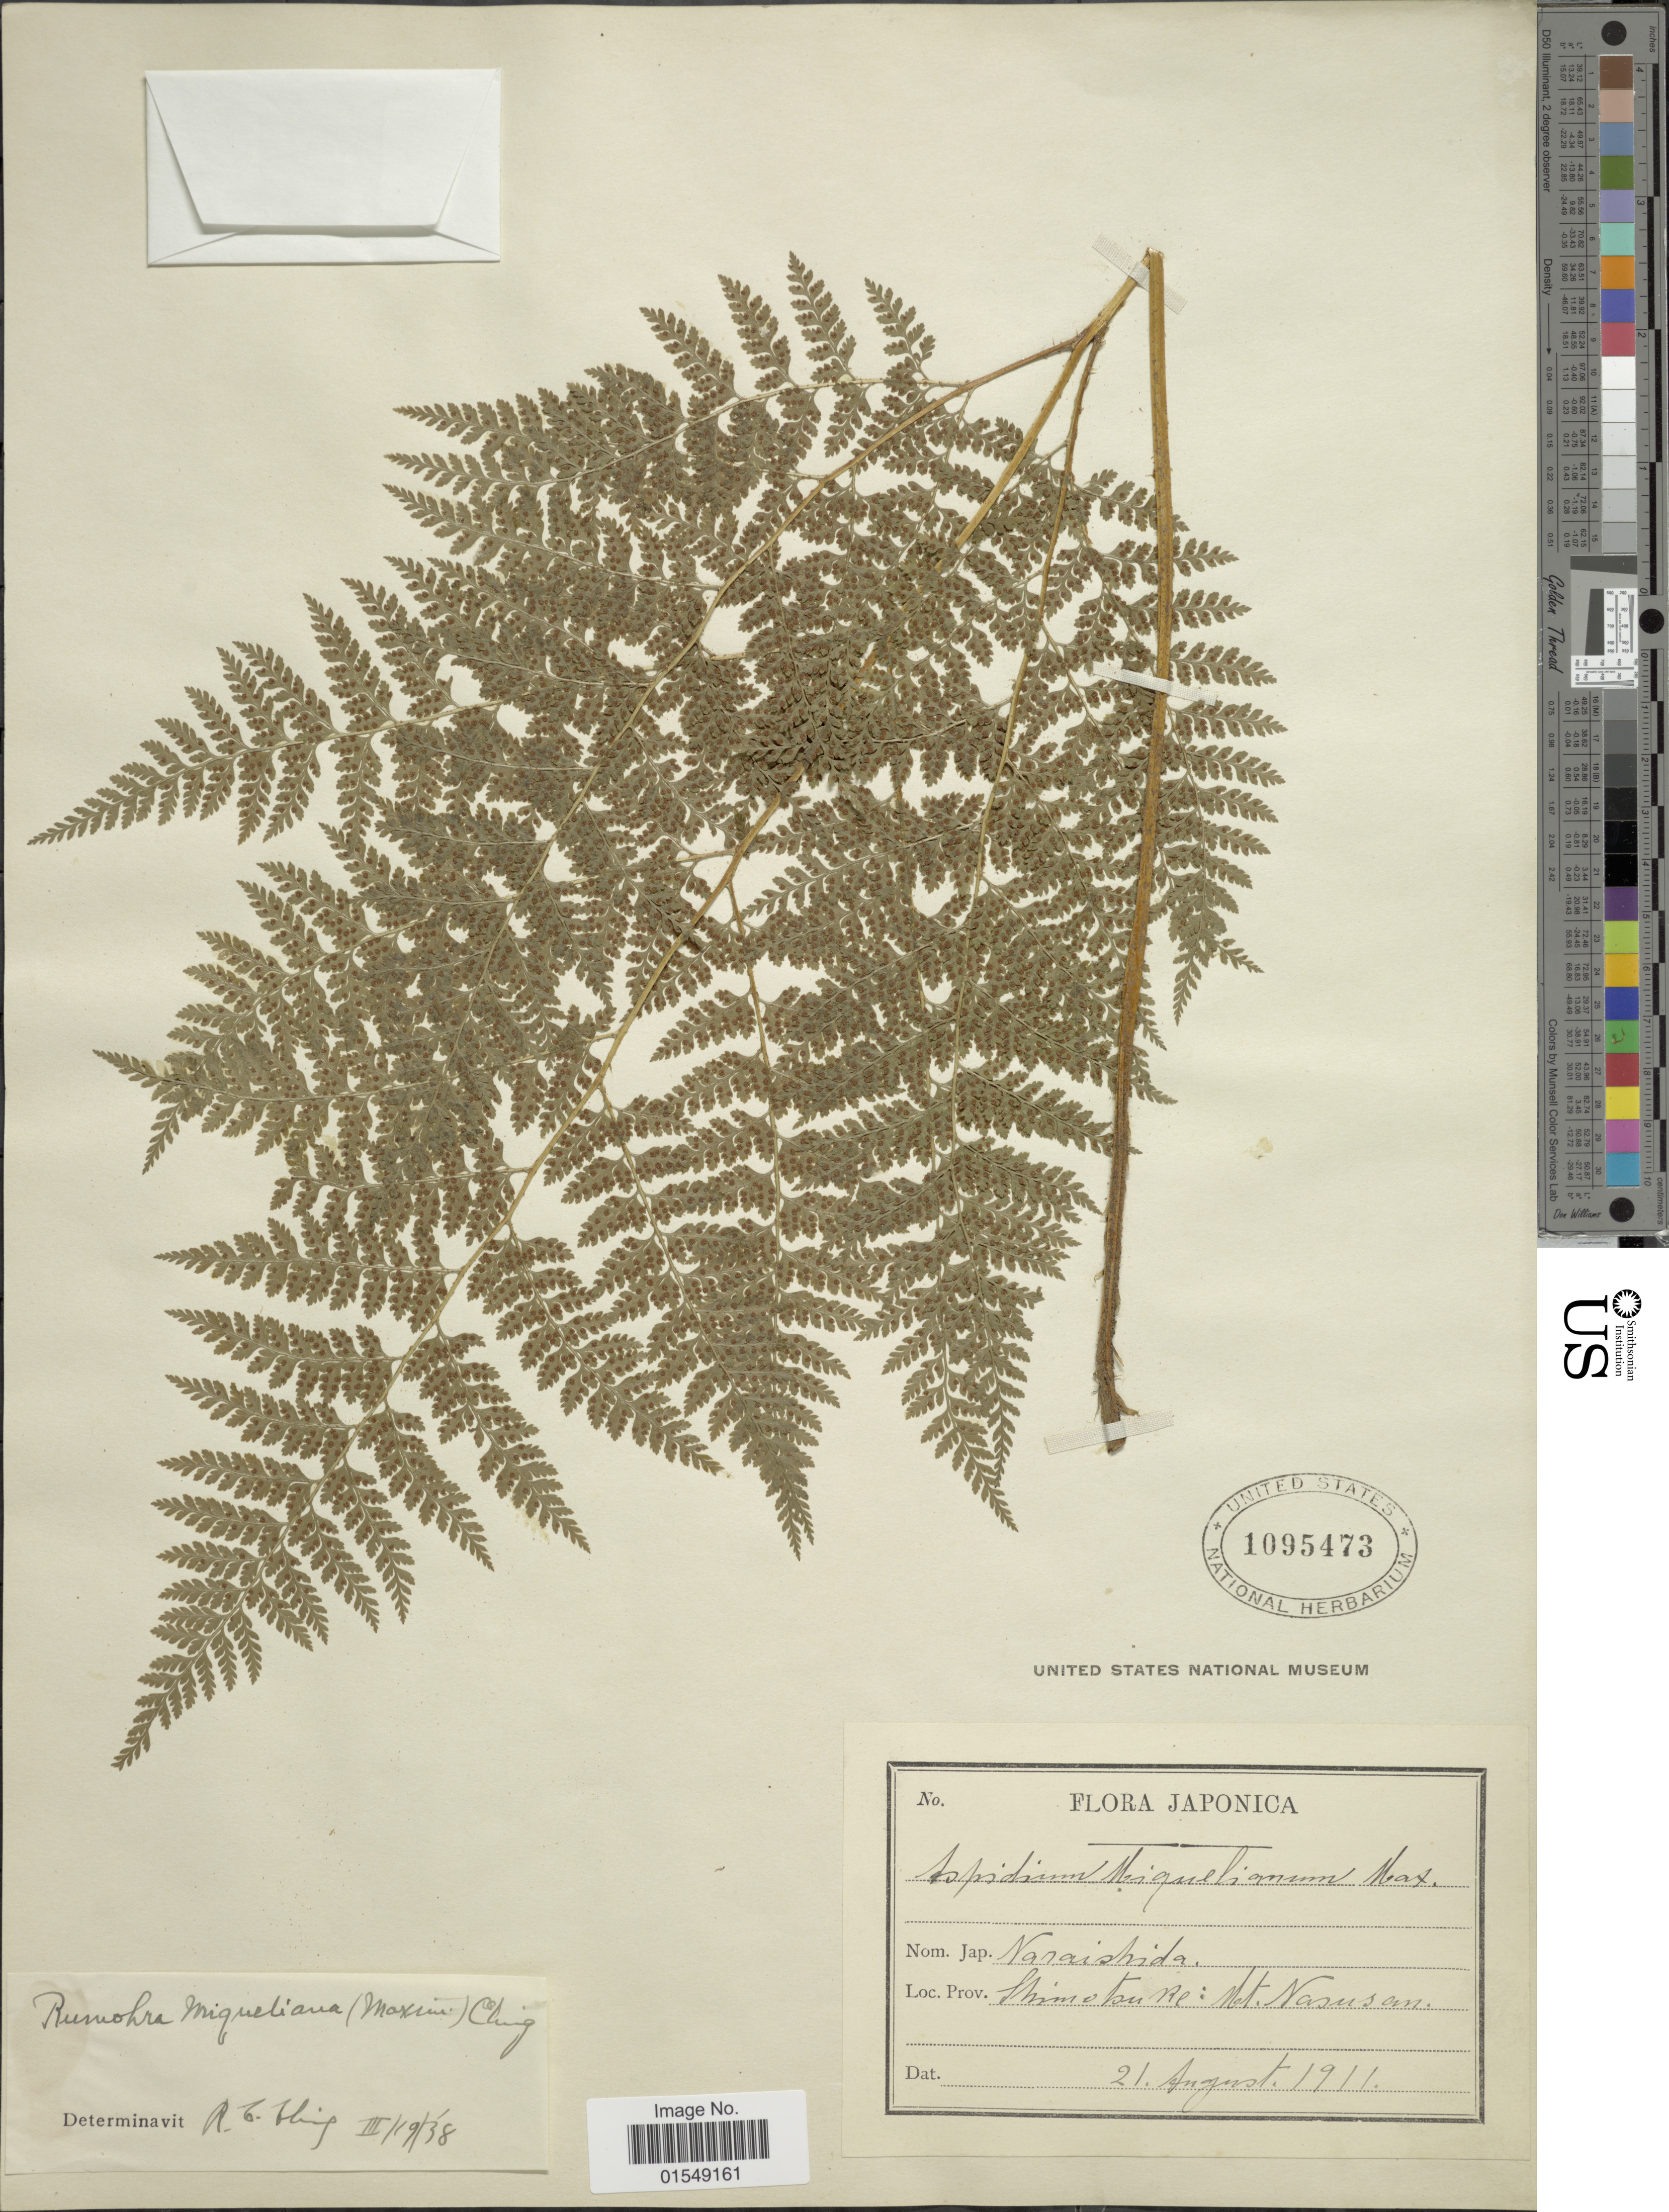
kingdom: Plantae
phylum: Tracheophyta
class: Polypodiopsida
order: Polypodiales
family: Dryopteridaceae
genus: Arachniodes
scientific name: Arachniodes miqueliana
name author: (Maxim. ex Franch. & Sav.) Ohwi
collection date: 1911-08-21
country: Japan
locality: Nanaishida, Shimotsu Re: Mt. Nasusan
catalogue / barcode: US 1095473